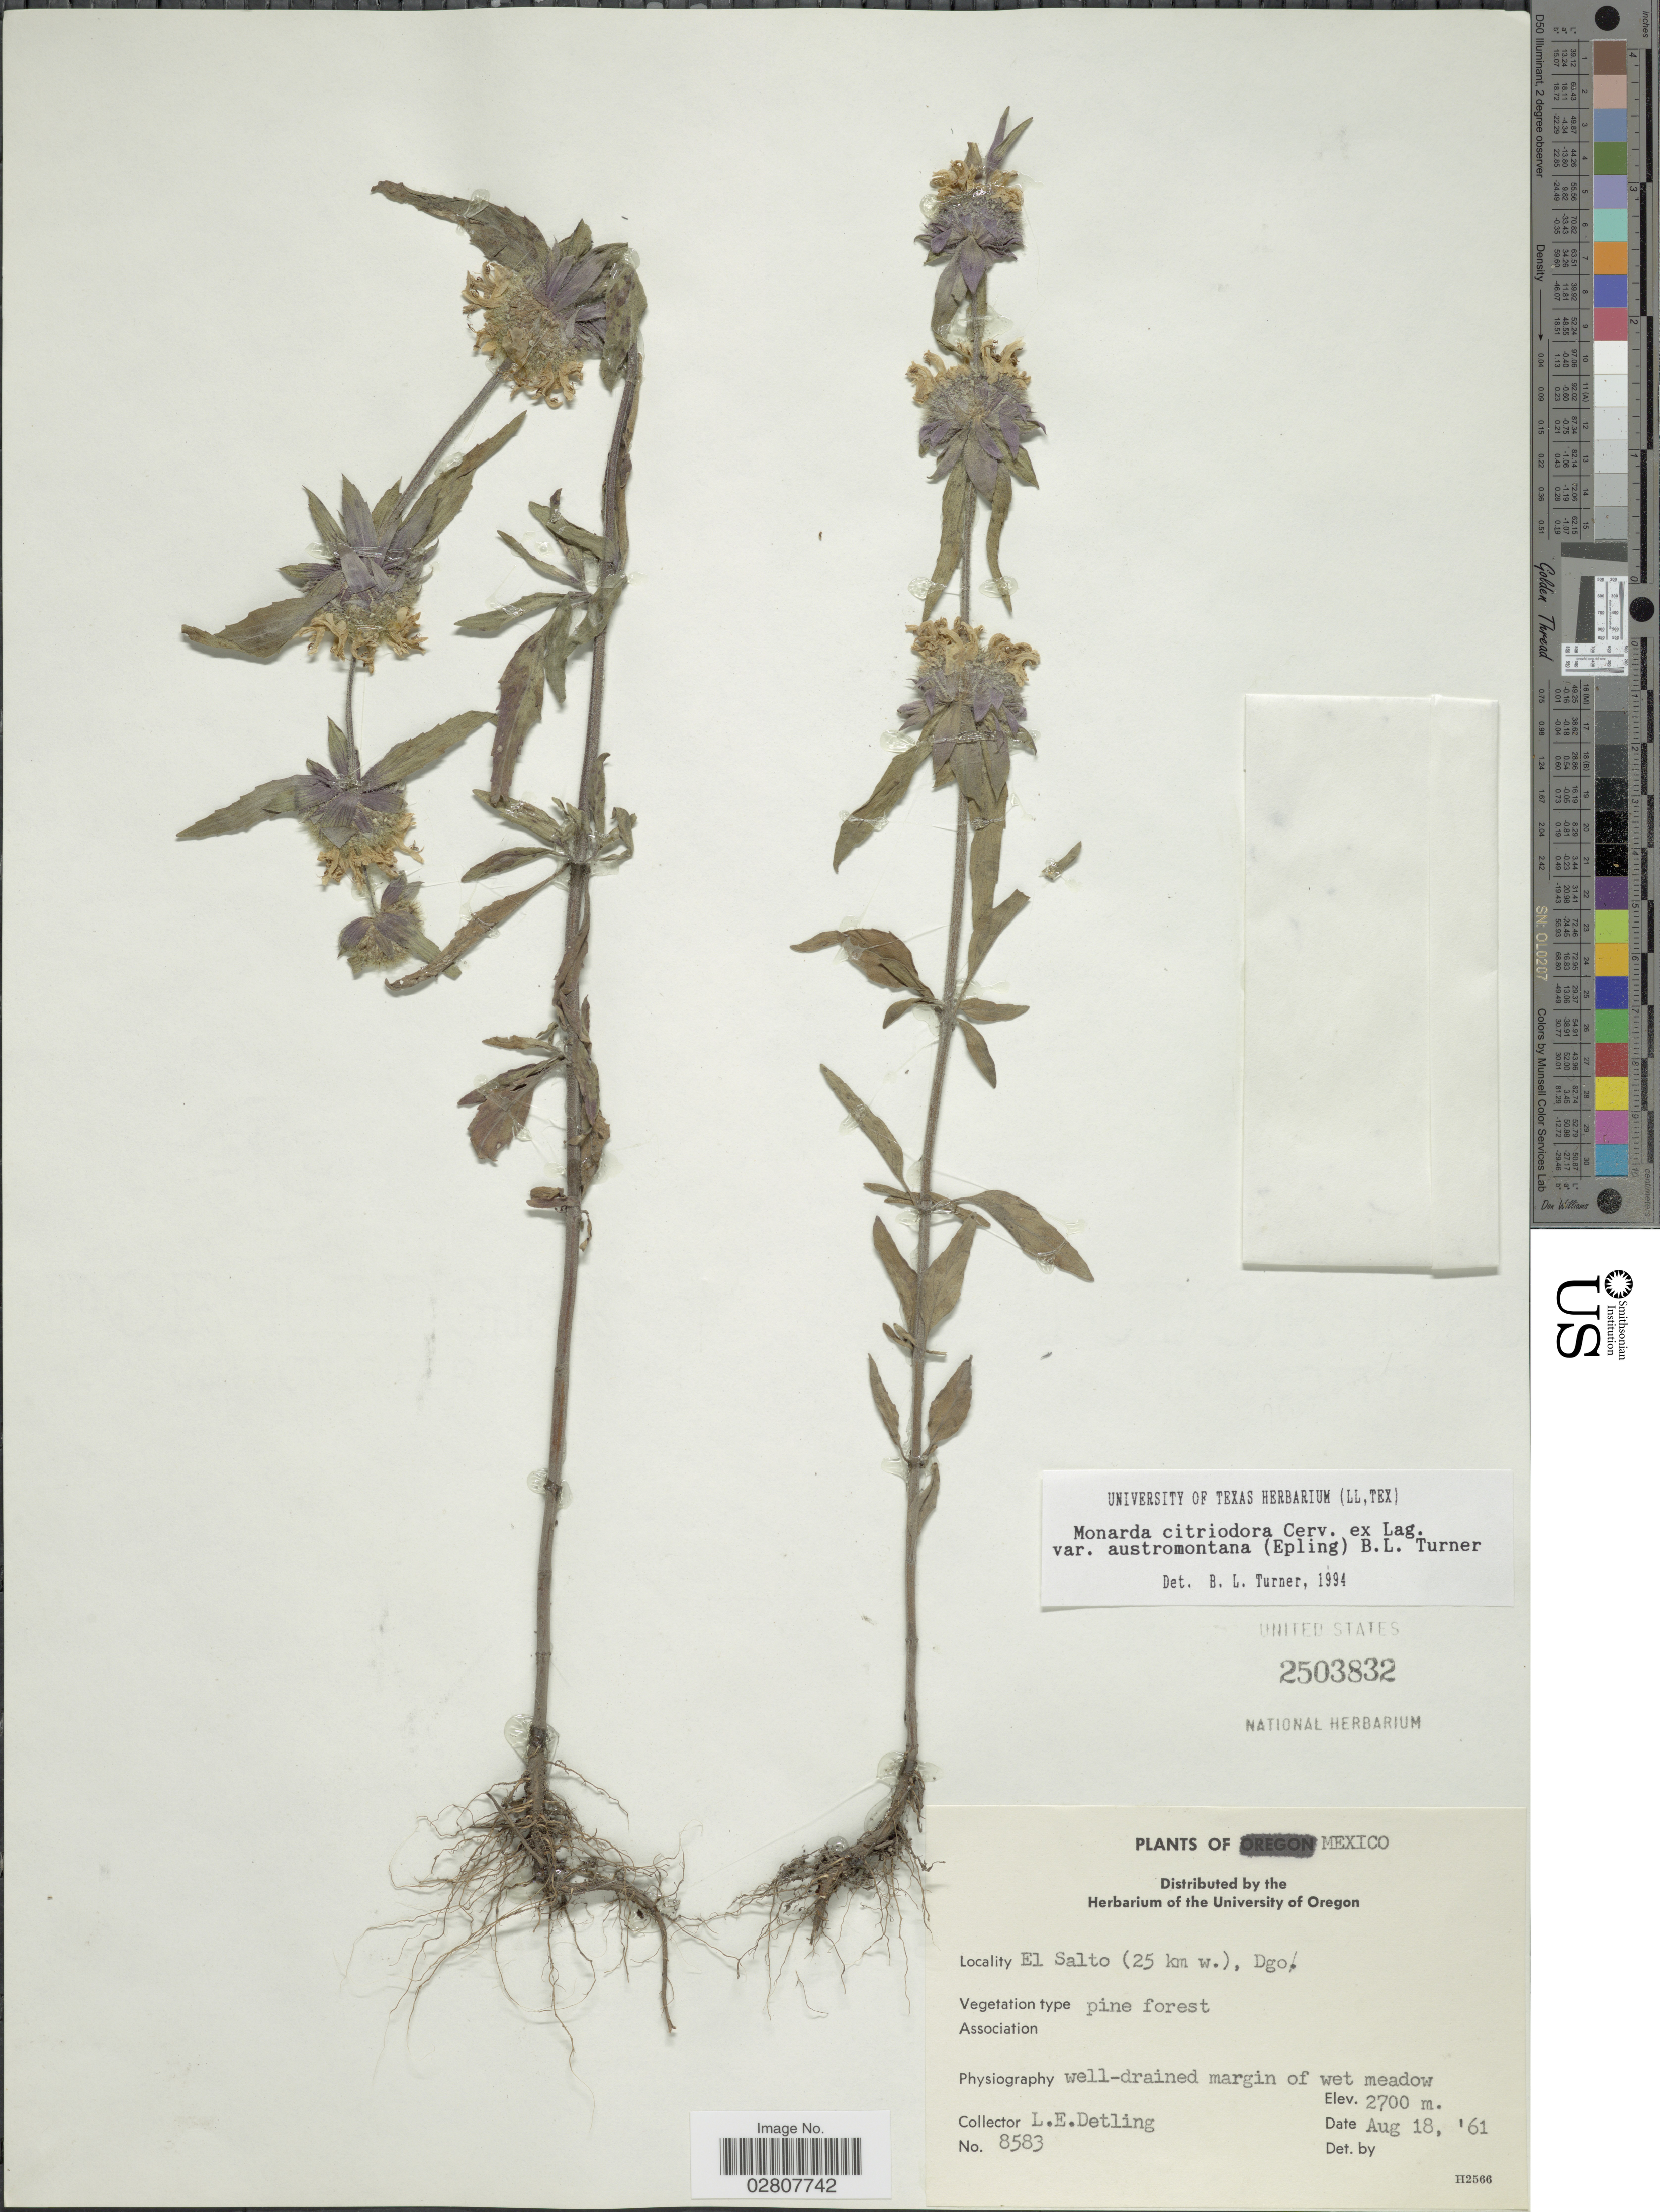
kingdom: Plantae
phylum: Tracheophyta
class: Magnoliopsida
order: Lamiales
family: Lamiaceae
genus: Monarda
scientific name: Monarda citriodora var. austromontana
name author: (Epling) B.L. Turner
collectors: L. E. Detling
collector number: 8583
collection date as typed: Transcribed d/m/y: 18/8/61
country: Mexico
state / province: Durango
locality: El Salto (25 km w.).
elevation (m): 2700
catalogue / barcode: US 2503832